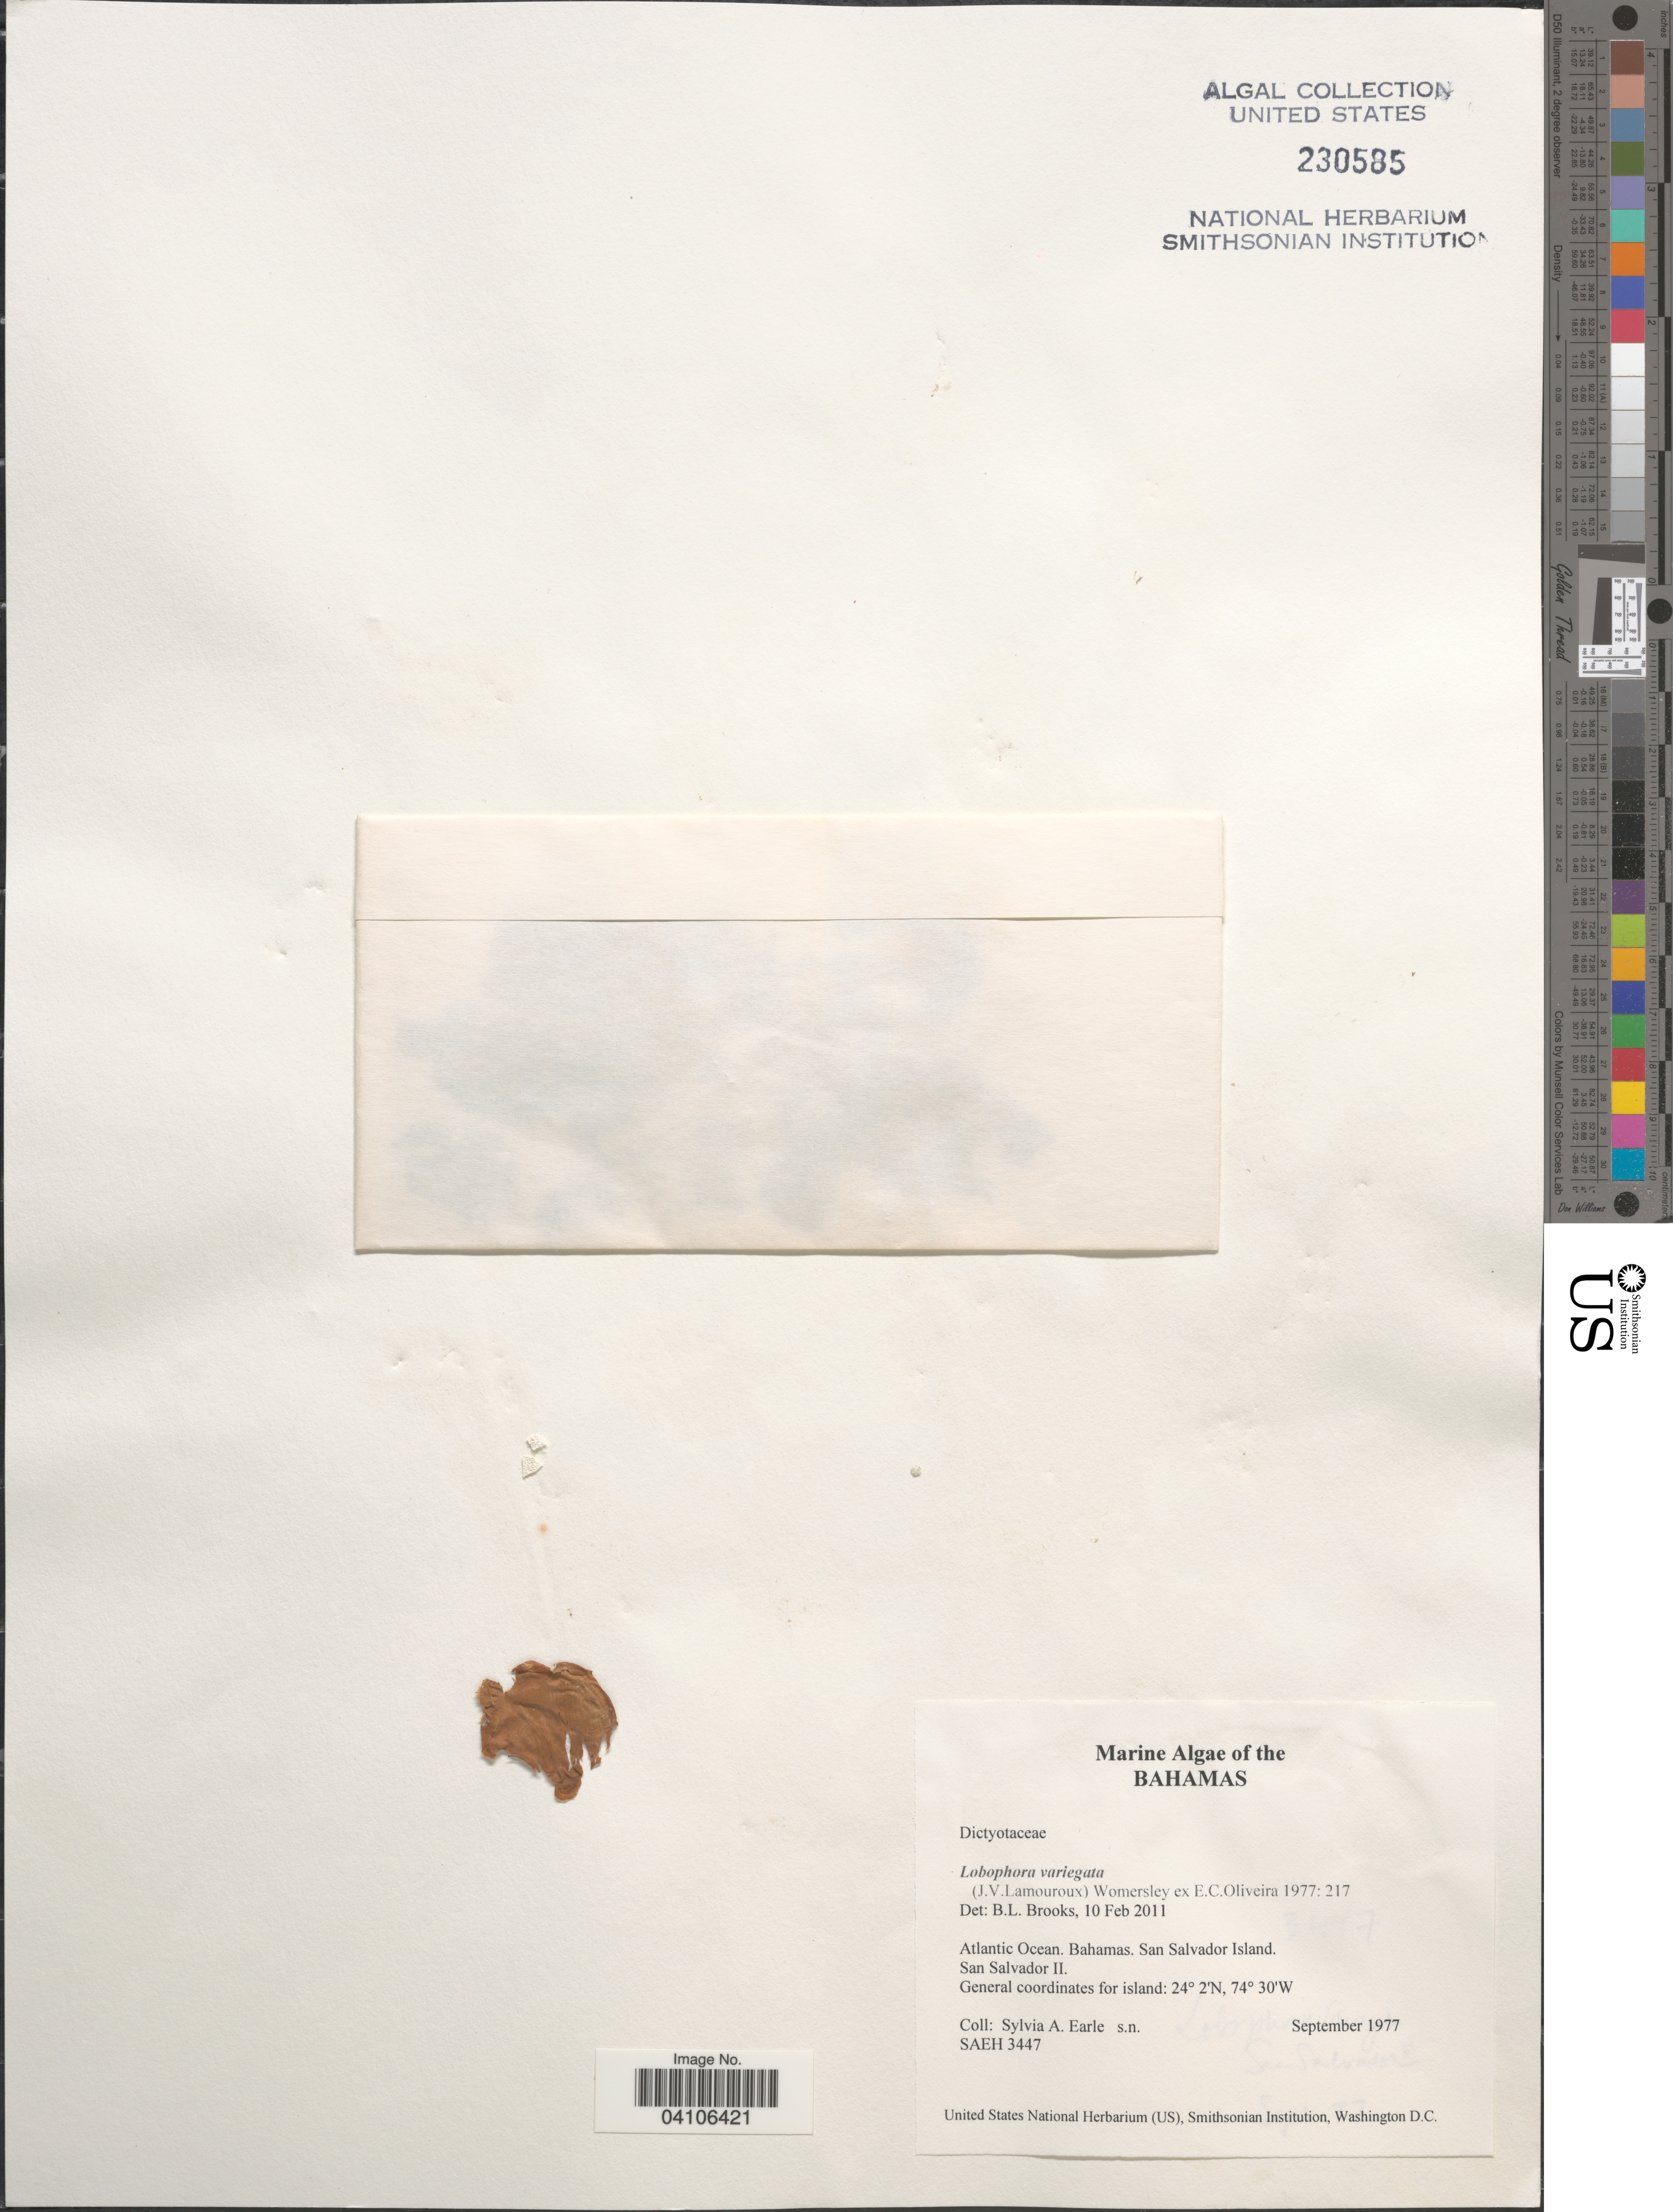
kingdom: Chromista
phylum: Ochrophyta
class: Phaeophyceae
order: Dictyotales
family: Dictyotaceae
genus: Lobophora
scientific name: Lobophora variegata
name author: (J.V.Lamouroux) Womersley & E.C. Oliveira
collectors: S. A. Earle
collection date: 1977-09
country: Bahamas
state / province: San Salvador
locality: Atlantic Ocean. San Salvador Island. San Salvador II.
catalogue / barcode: US 230585